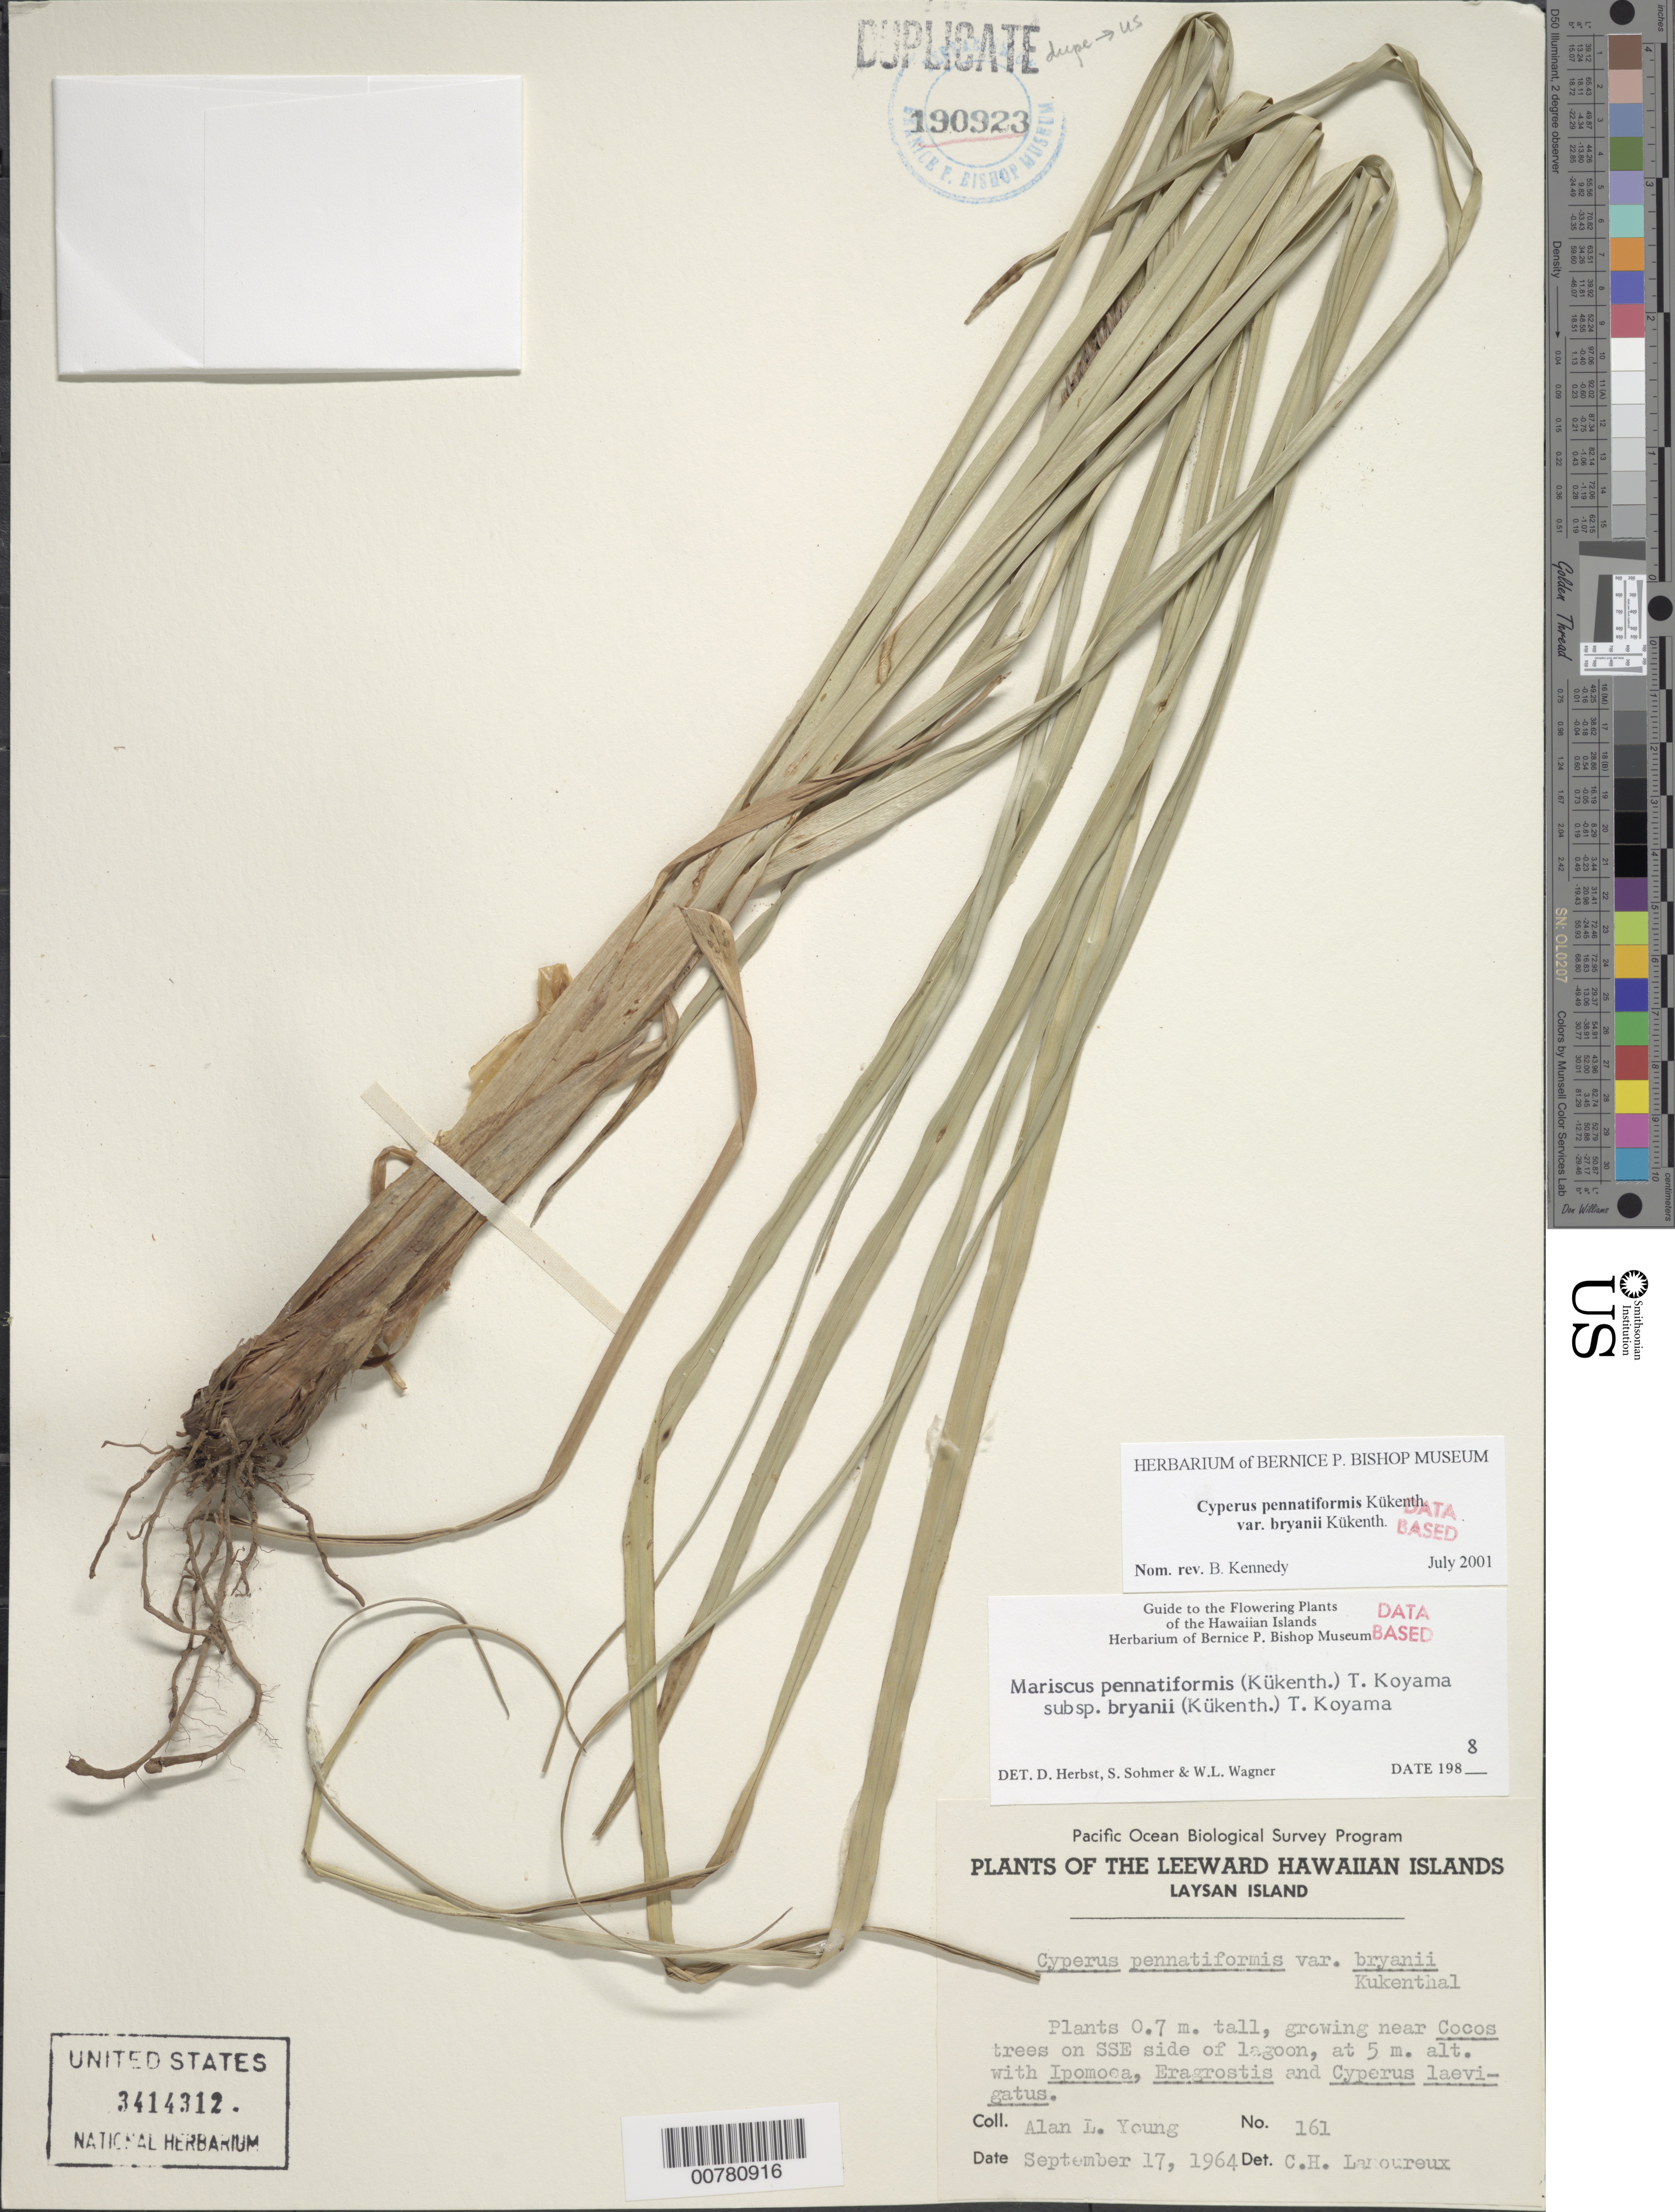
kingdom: Plantae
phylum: Tracheophyta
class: Liliopsida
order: Poales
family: Cyperaceae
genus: Cyperus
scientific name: Cyperus pennatiformis var. bryanii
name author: Kük.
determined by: Kennedy, B.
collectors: A. Young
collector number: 161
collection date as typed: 17 Sep 1964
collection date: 1964-09-17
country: United States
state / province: Hawaii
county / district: Honolulu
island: Laysan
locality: Growing near Cocos trees on SSE side lagoon.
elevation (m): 5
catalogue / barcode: US 3414312